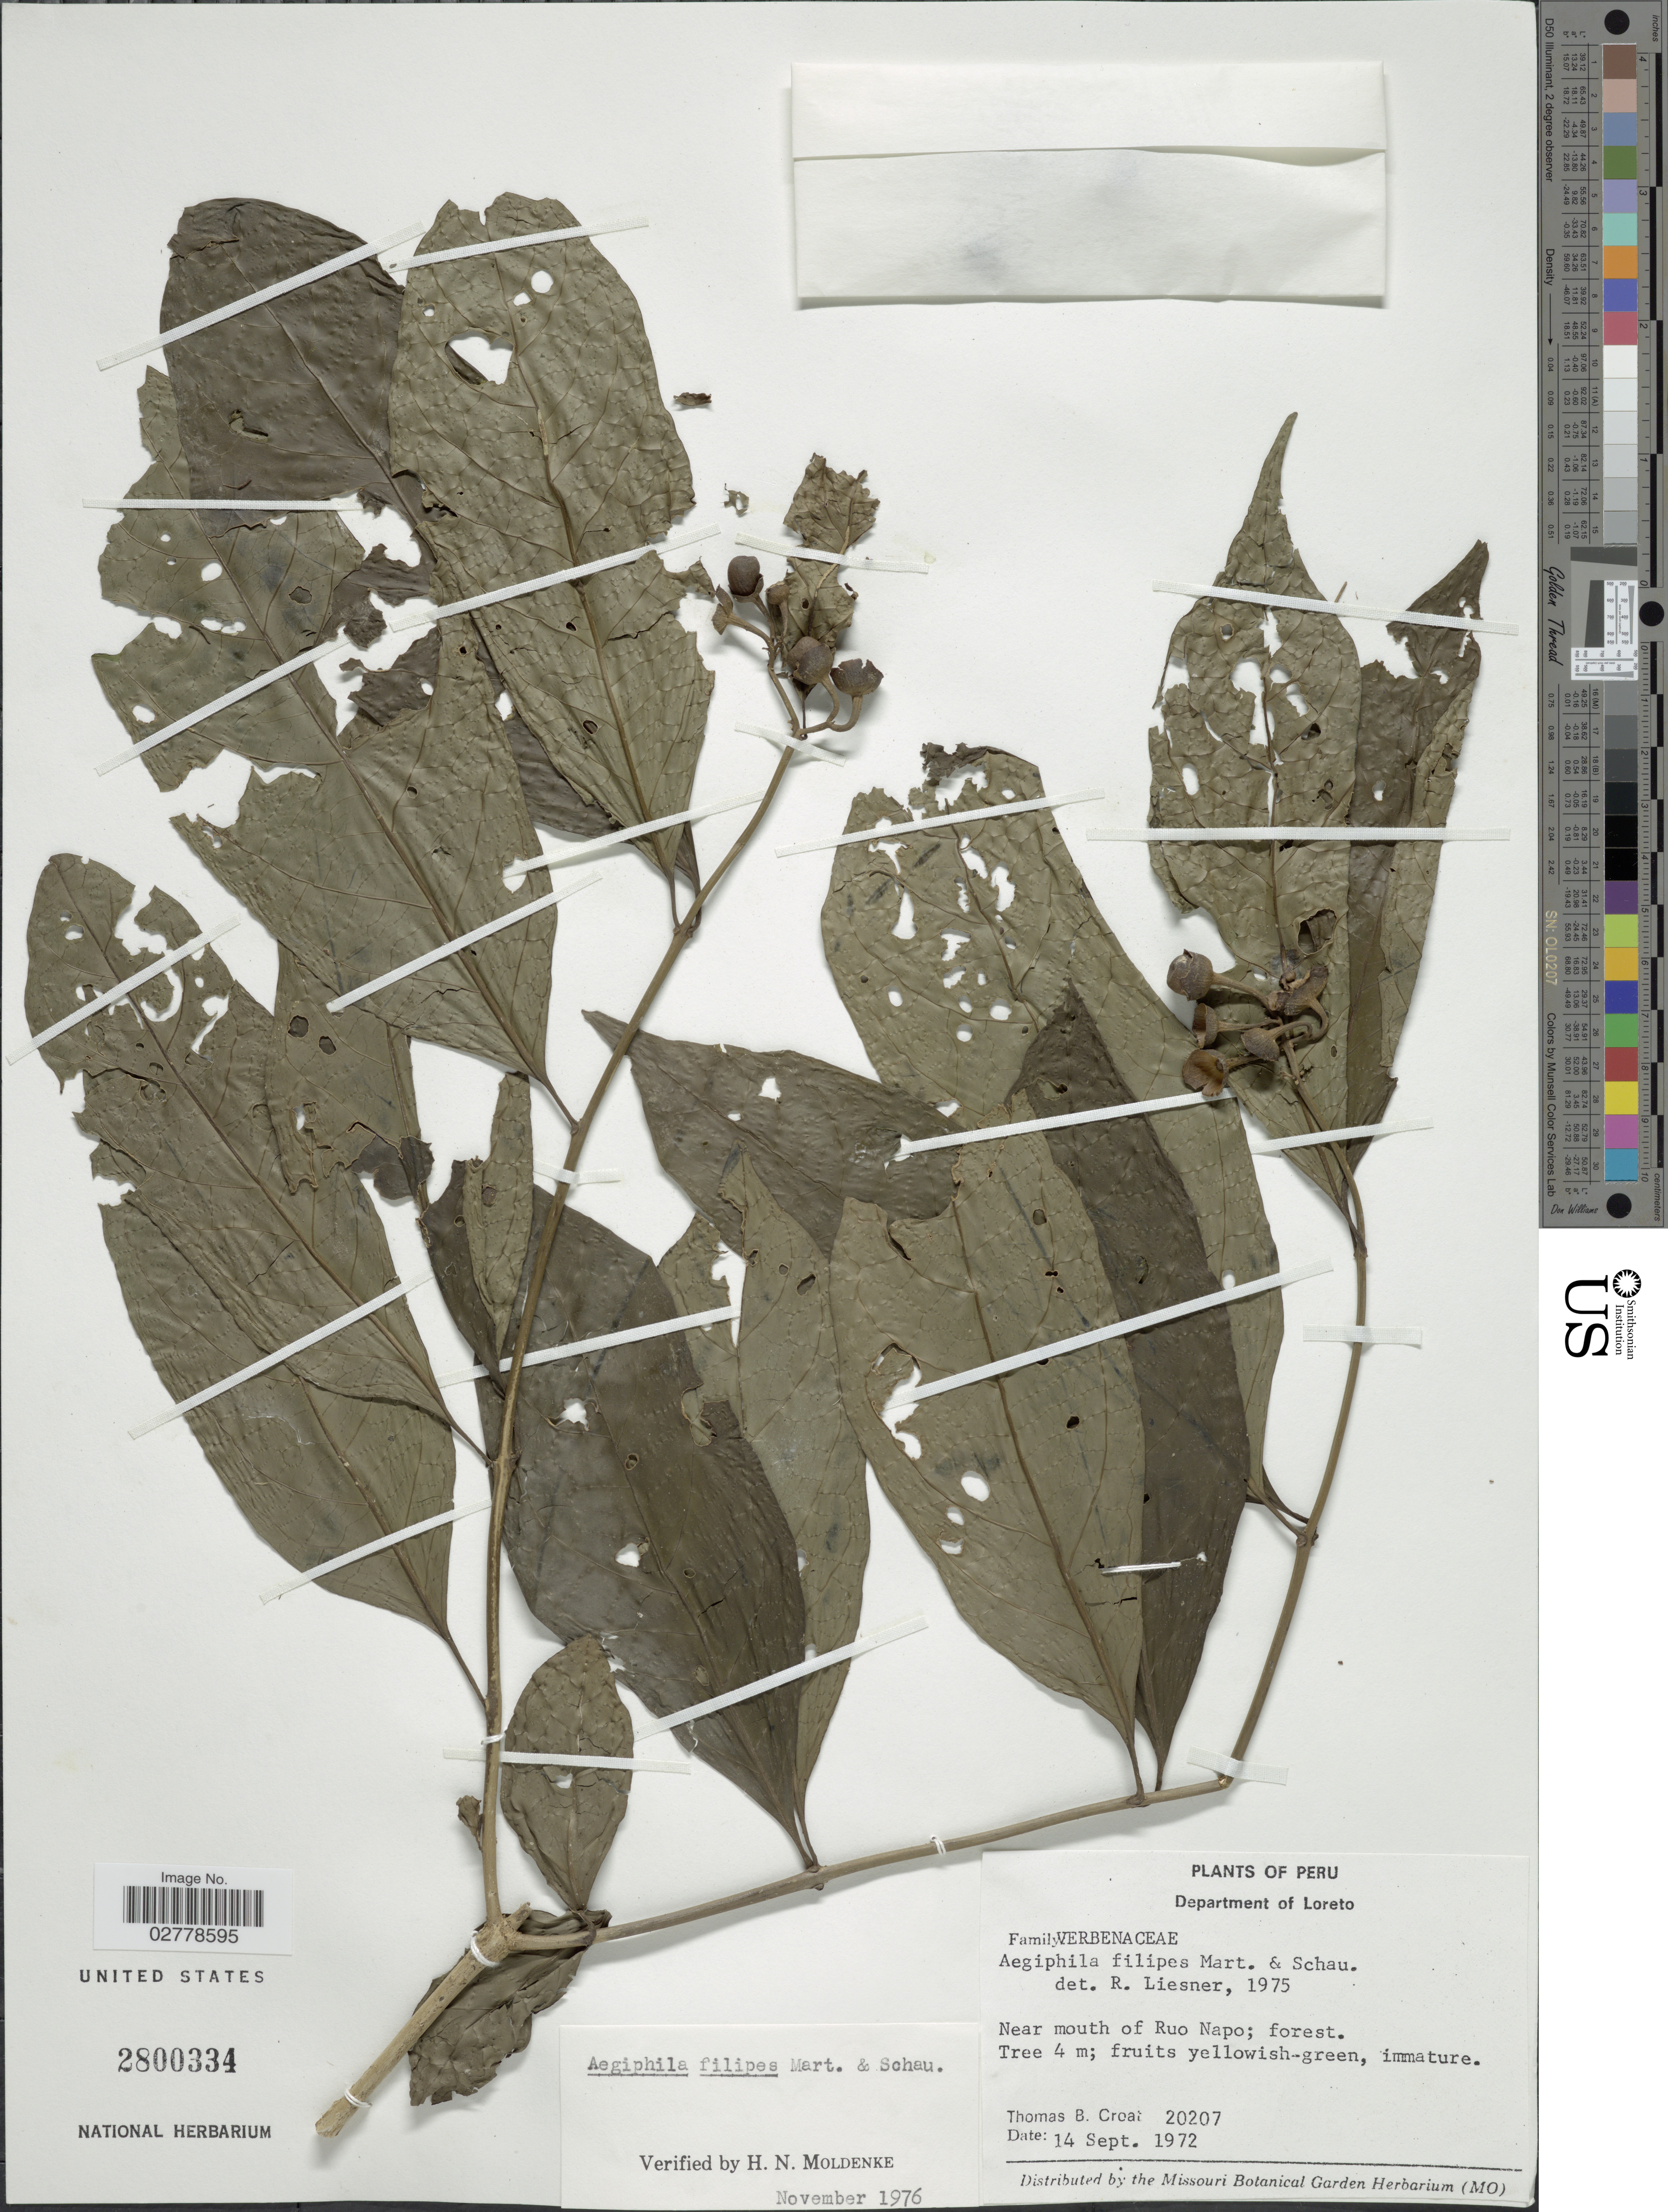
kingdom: Plantae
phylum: Tracheophyta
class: Magnoliopsida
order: Lamiales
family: Lamiaceae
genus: Aegiphila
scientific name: Aegiphila filipes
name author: Mart. & Schauer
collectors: T. B. Croat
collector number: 20207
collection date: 1972-09-14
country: Peru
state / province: Loreto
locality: Department of Loreto. Near mouth of Ruo Napo.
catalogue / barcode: US 2800334